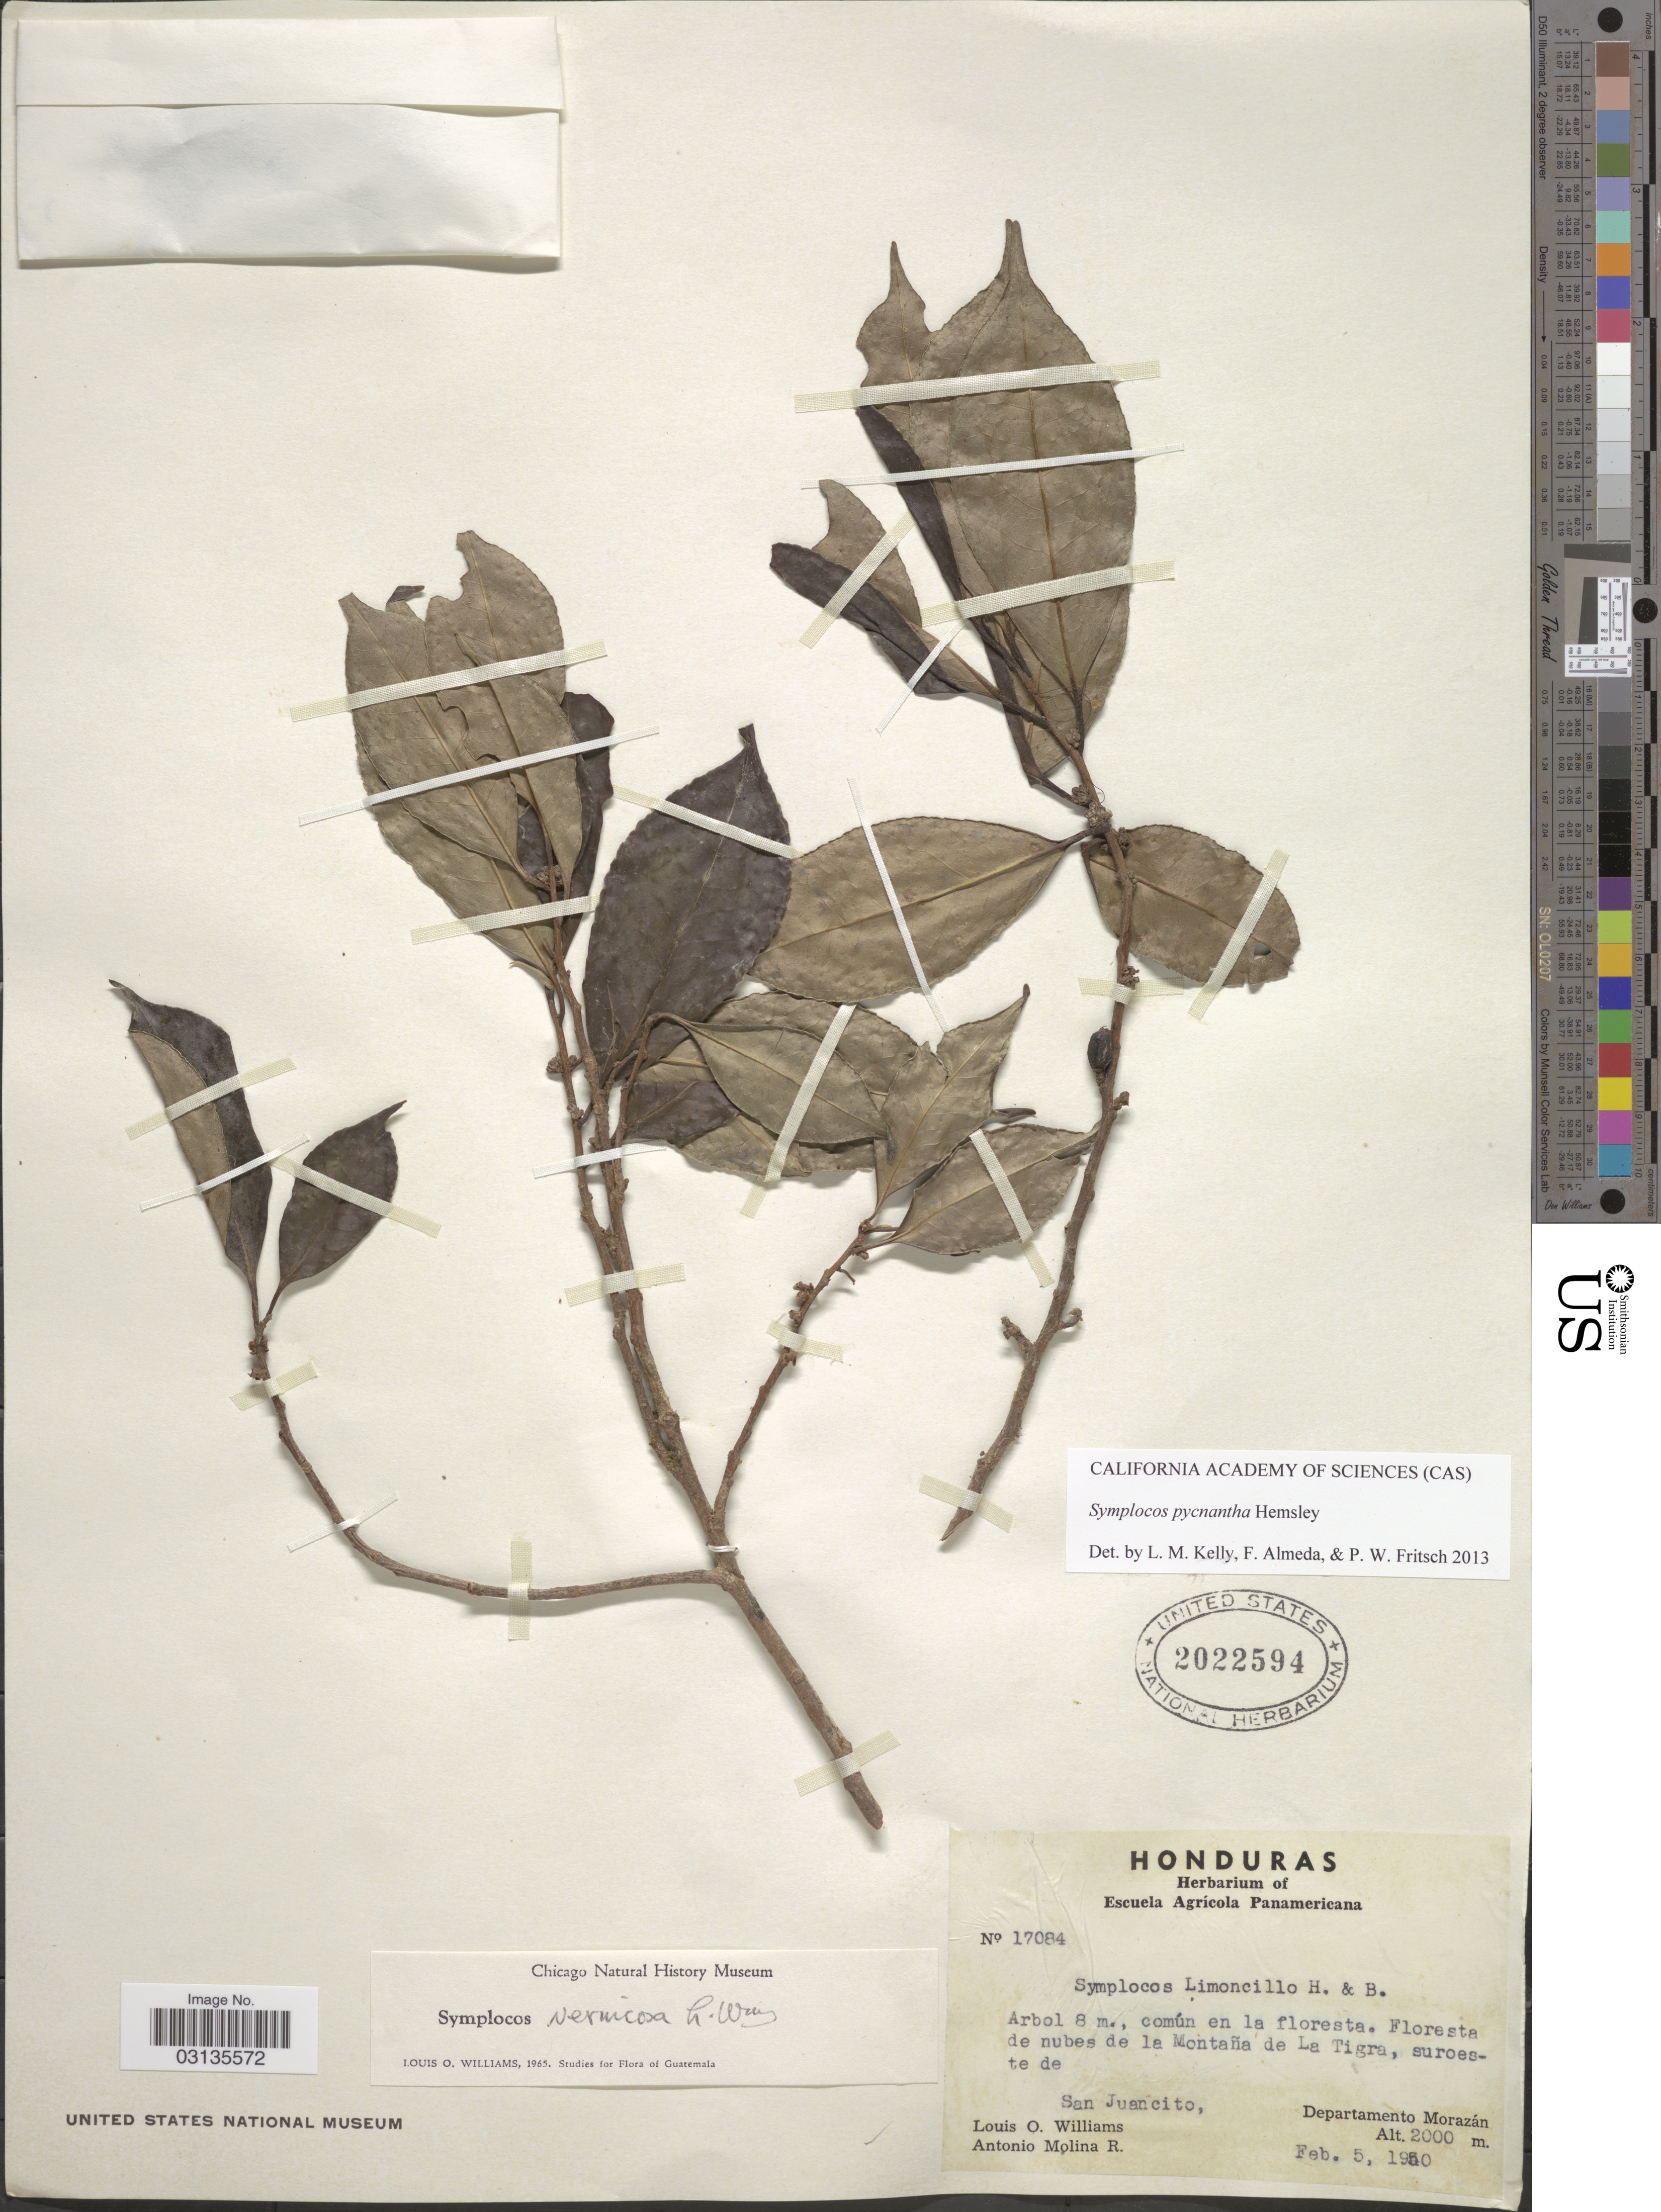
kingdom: Plantae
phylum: Tracheophyta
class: Magnoliopsida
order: Ericales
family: Symplocaceae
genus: Symplocos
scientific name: Symplocos pycnantha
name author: Hemsl.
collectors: L. G. Williams & A. Molina R.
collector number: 17084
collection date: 1950-02-05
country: Honduras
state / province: Fco. Morazán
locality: Floresta de nubes de la Montaña de La Tigra, suroeste de San Juancito, Departamento Morazán.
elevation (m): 2000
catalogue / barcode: US 2022594